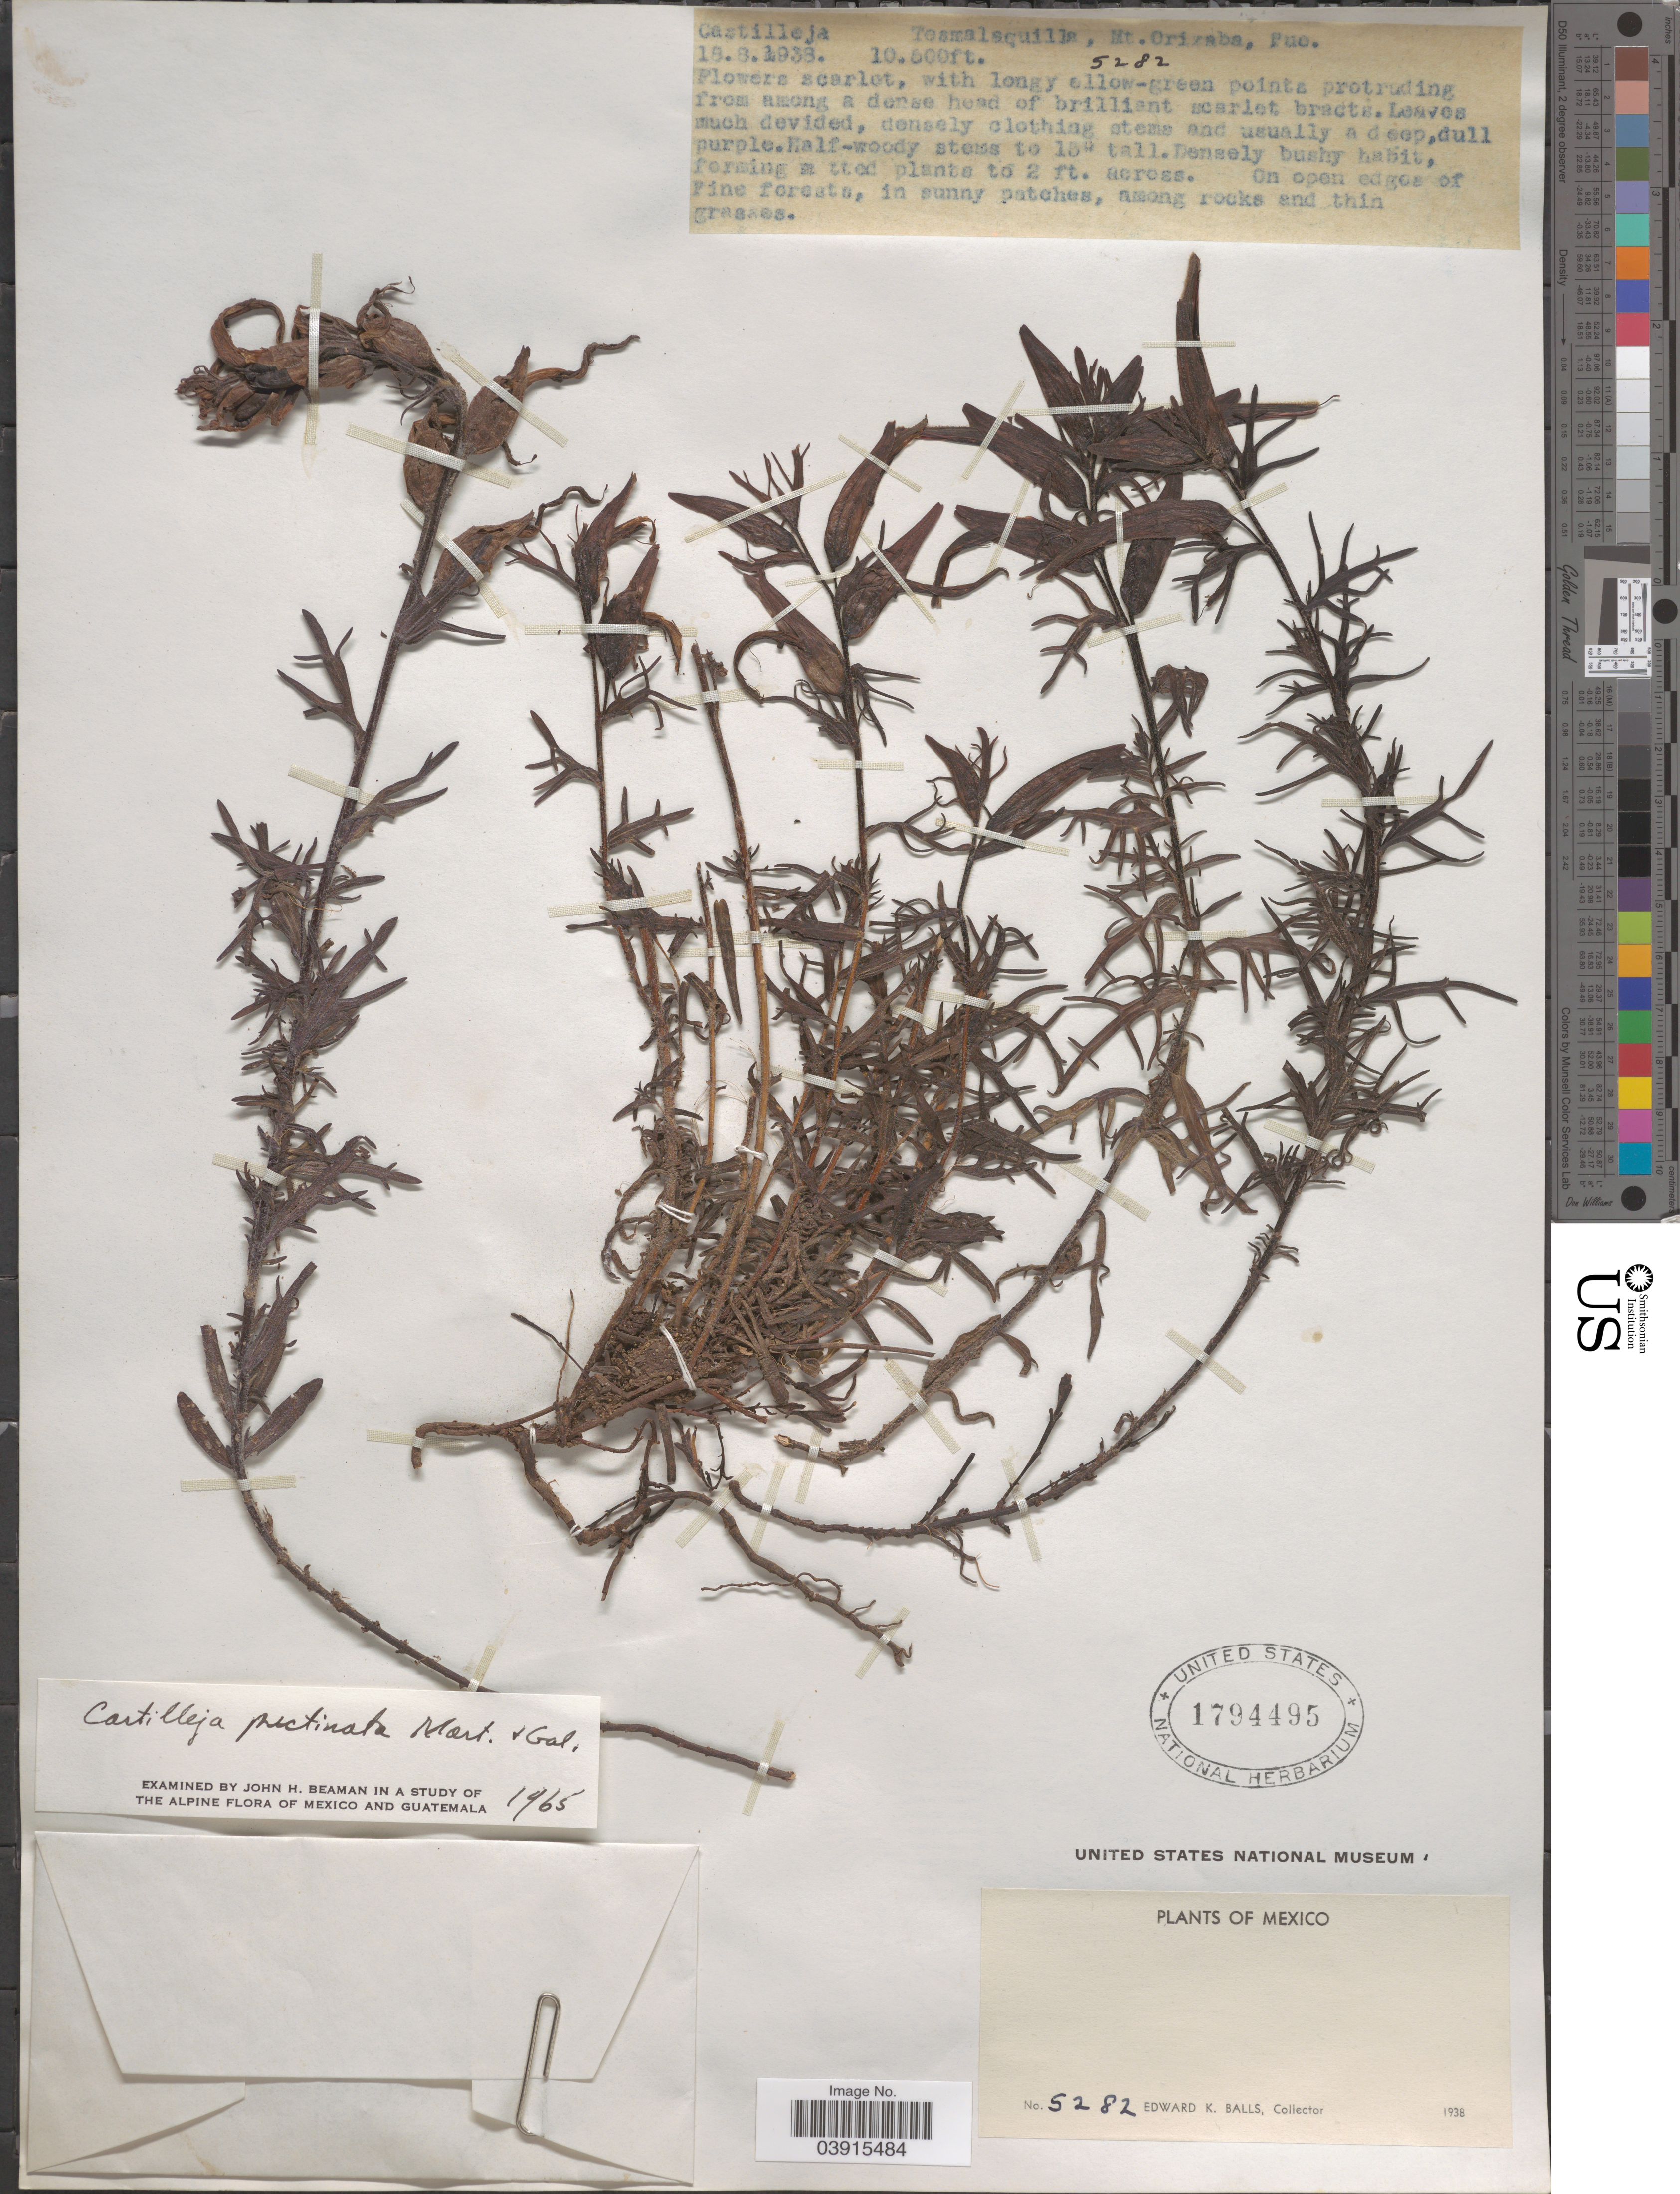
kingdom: Plantae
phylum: Tracheophyta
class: Magnoliopsida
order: Lamiales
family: Orobanchaceae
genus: Castilleja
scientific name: Castilleja pectinata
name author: M. Martens & Galeotti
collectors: E. K. Balls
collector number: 5282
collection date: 1938-08-18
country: Mexico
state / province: Puebla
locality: Tesmalaquilla, Mt. Orizaba.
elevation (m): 3200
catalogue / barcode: US 1794495